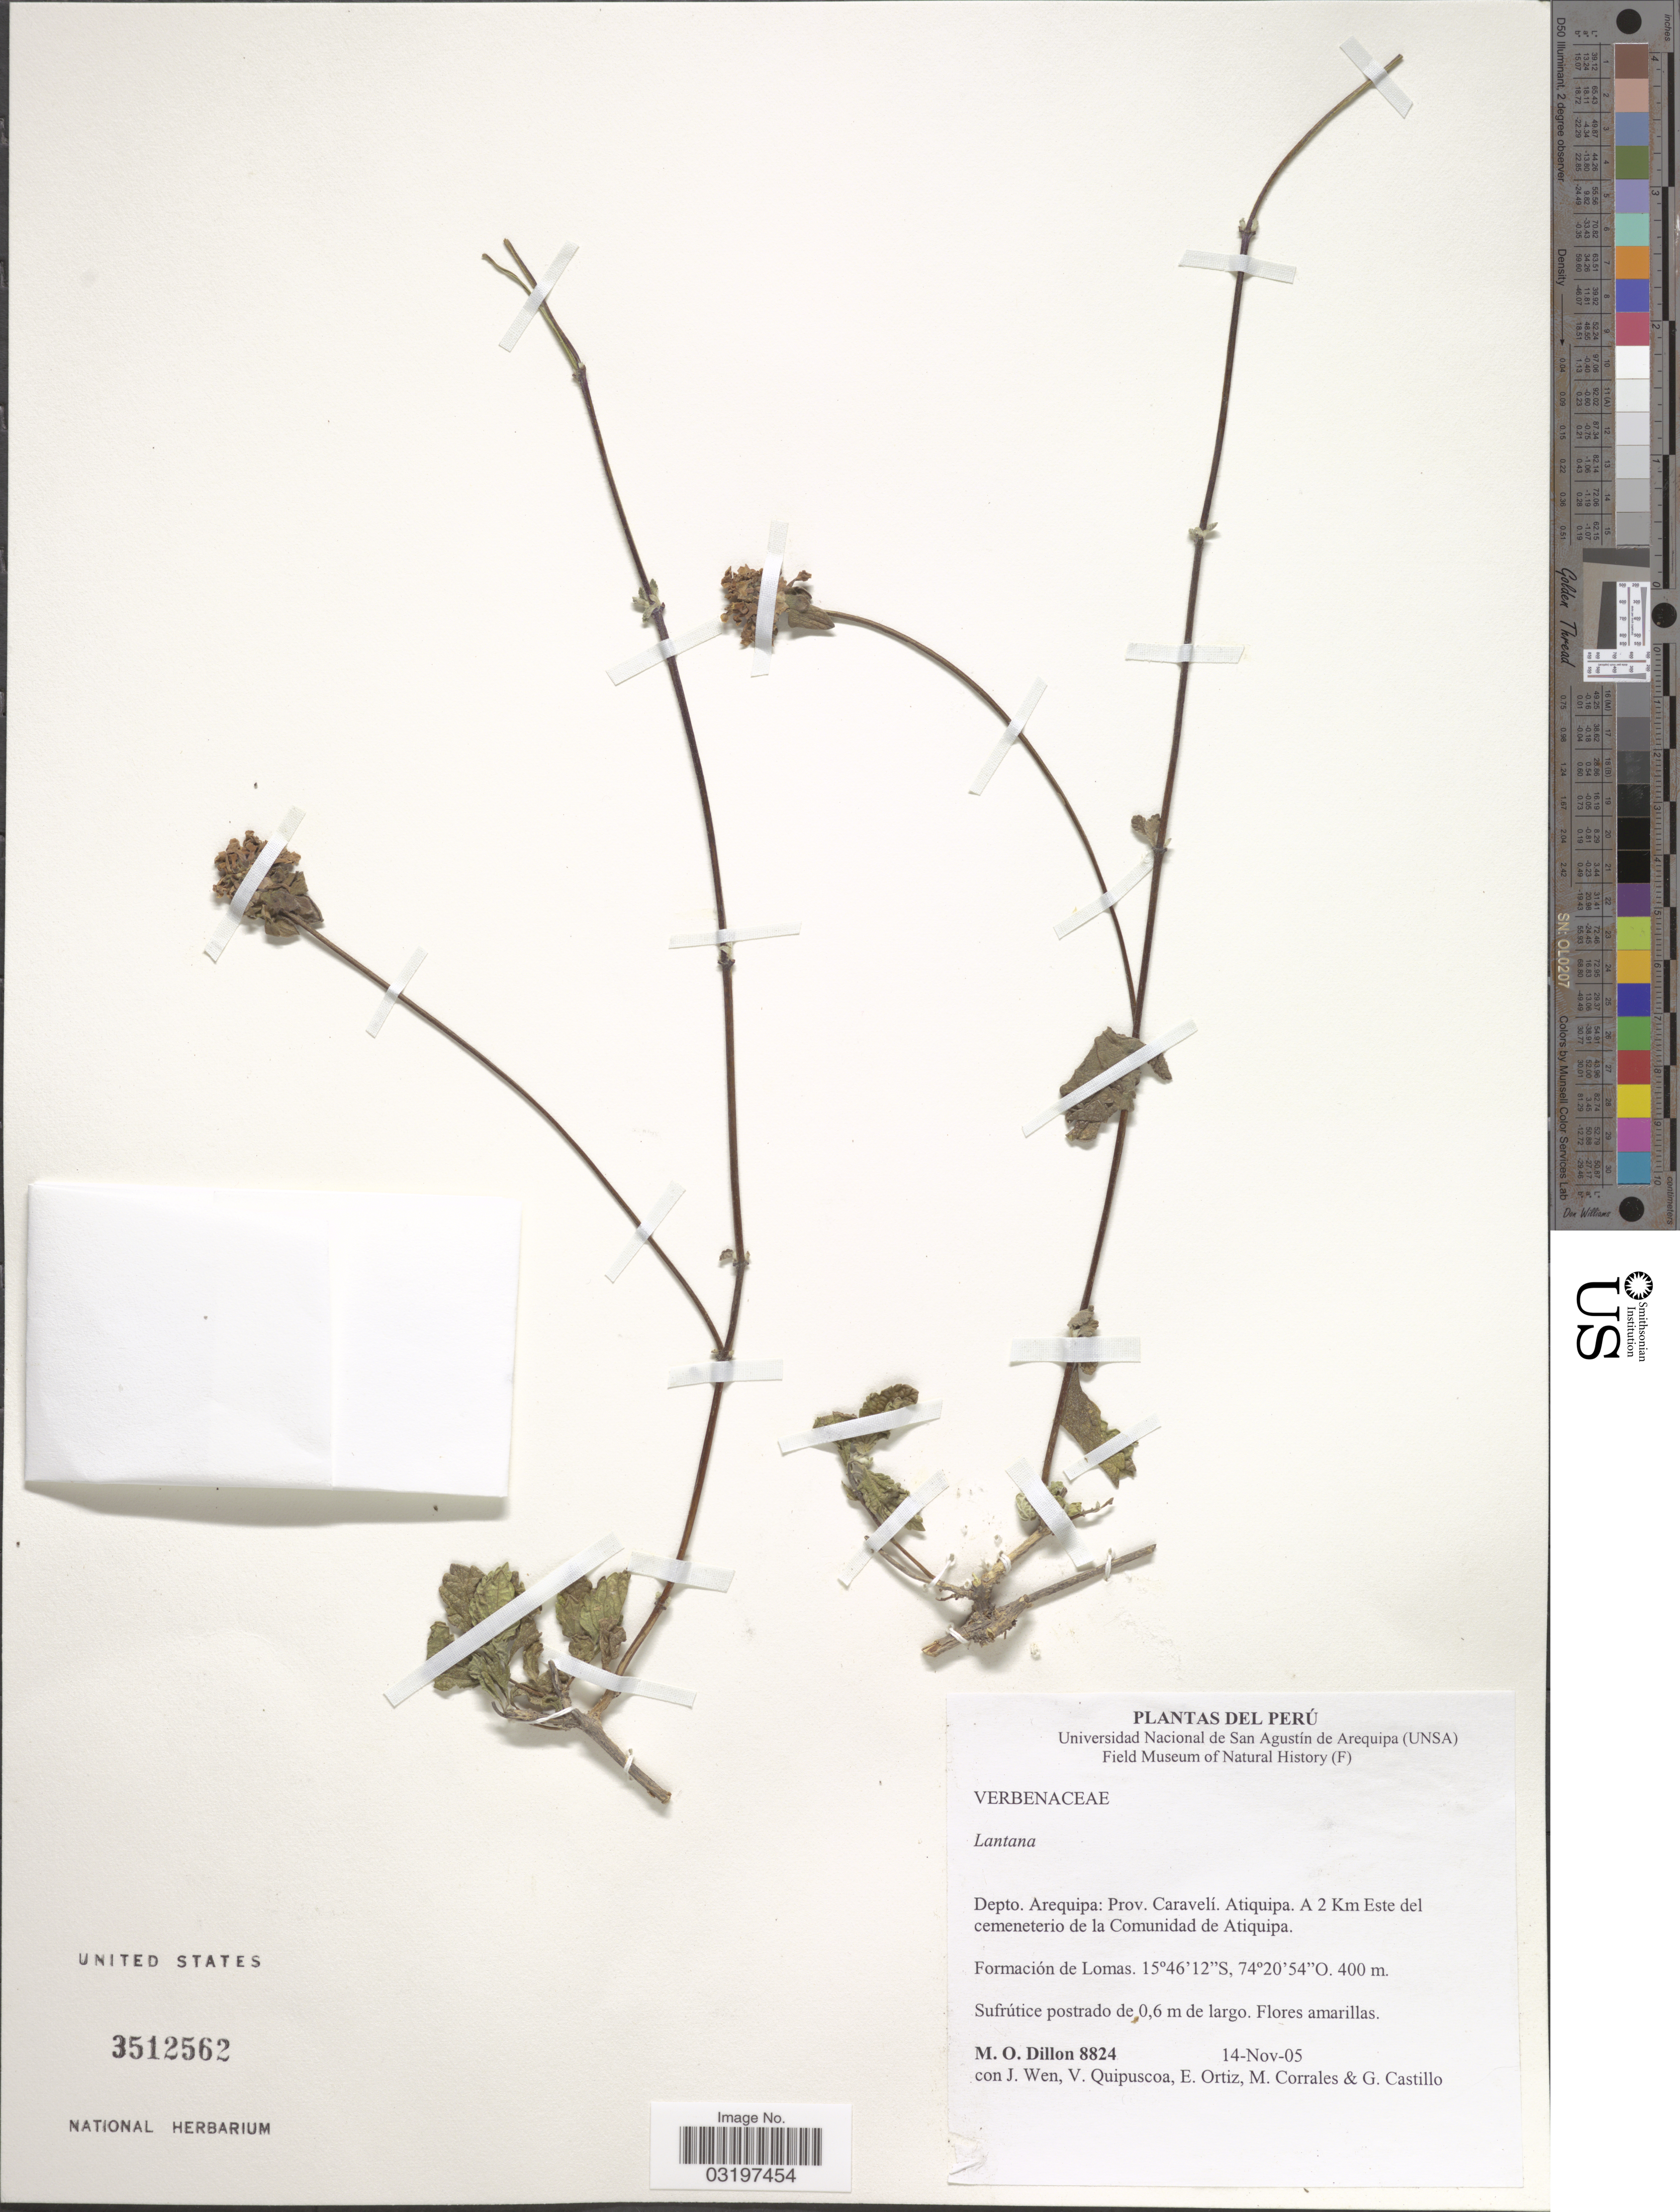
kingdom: Plantae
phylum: Tracheophyta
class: Magnoliopsida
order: Lamiales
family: Verbenaceae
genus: Lantana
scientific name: Lantana sp.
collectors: M. O. Dillon, J. Wen, V. Quipuscoa, E. Ortiz & et al.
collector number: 8824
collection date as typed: Transcribed d/m/y: 14/11/5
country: Peru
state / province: Arequipa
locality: Depto. Arequipa: Prov. Caravelí. Atiquipa. A 2 Km Este del cemeneterio de la Comunidad de Atiquipa.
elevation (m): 400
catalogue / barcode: US 3512562